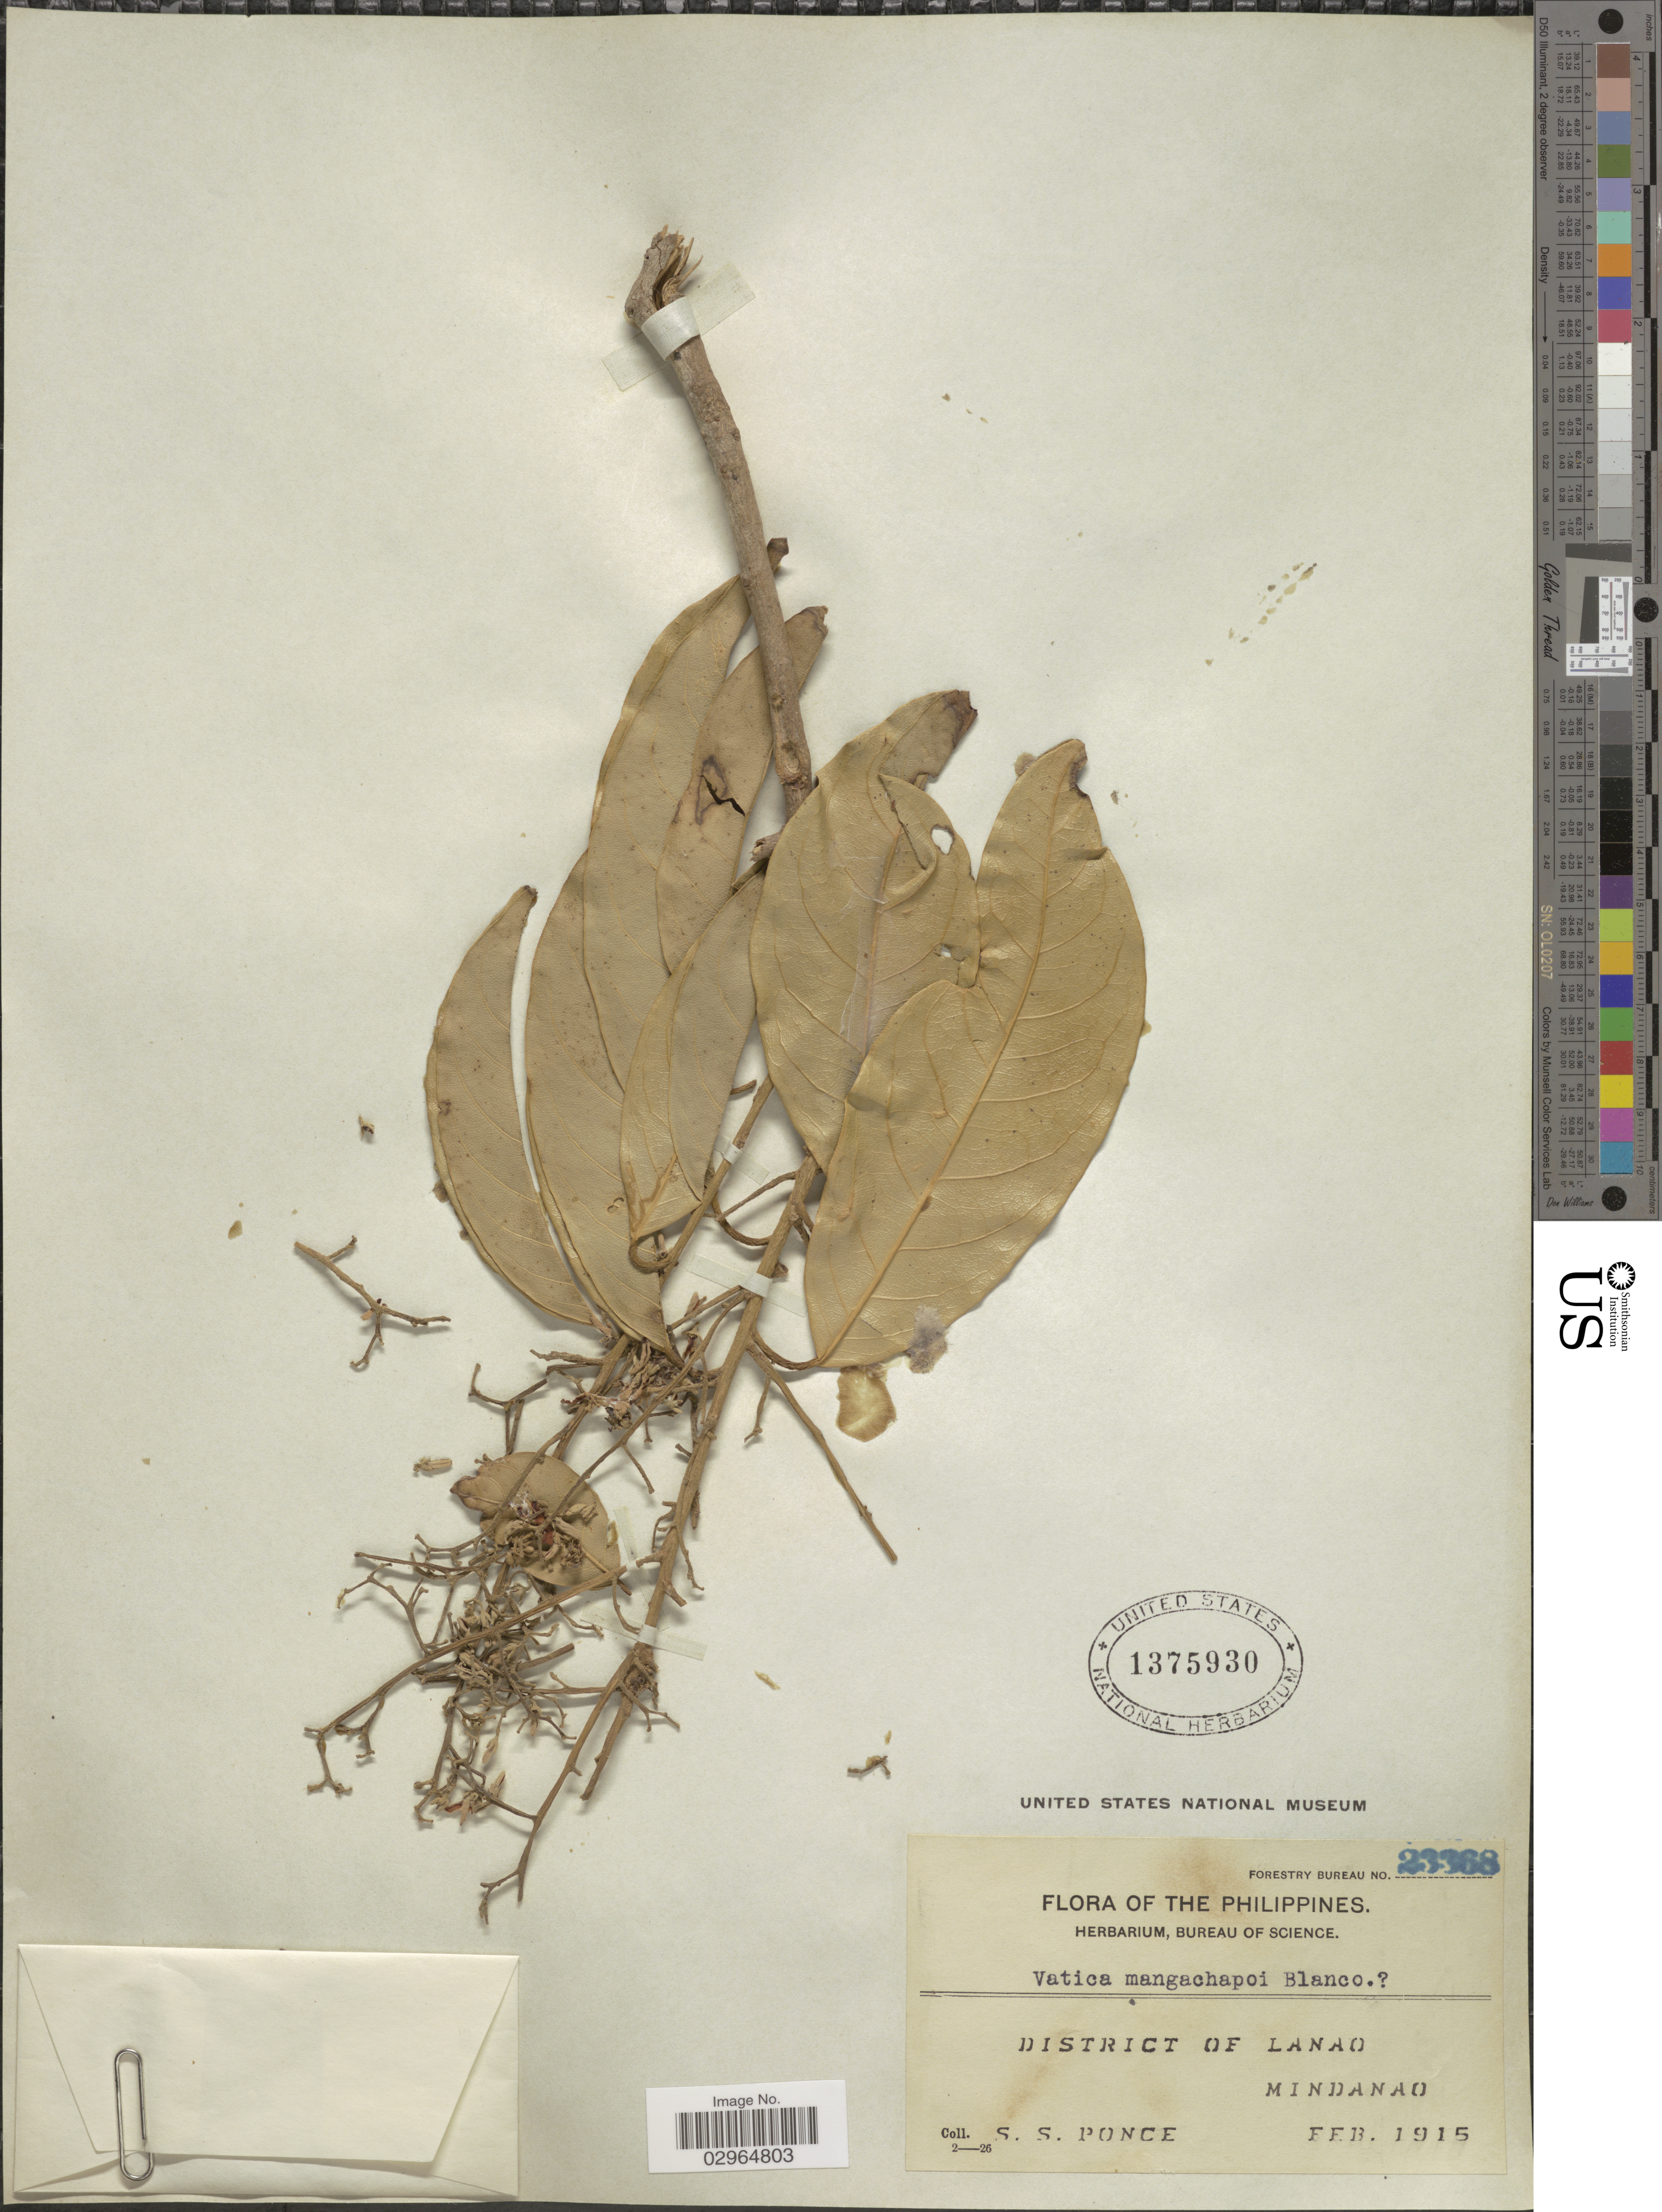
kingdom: Plantae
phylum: Tracheophyta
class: Magnoliopsida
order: Malvales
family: Dipterocarpaceae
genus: Vatica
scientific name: Vatica mangachapoi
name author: Blanco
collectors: S. Ponce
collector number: Forestry Bureau 23368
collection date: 1915-02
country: Philippines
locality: District of Lanao. Mindanao.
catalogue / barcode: US 1375930